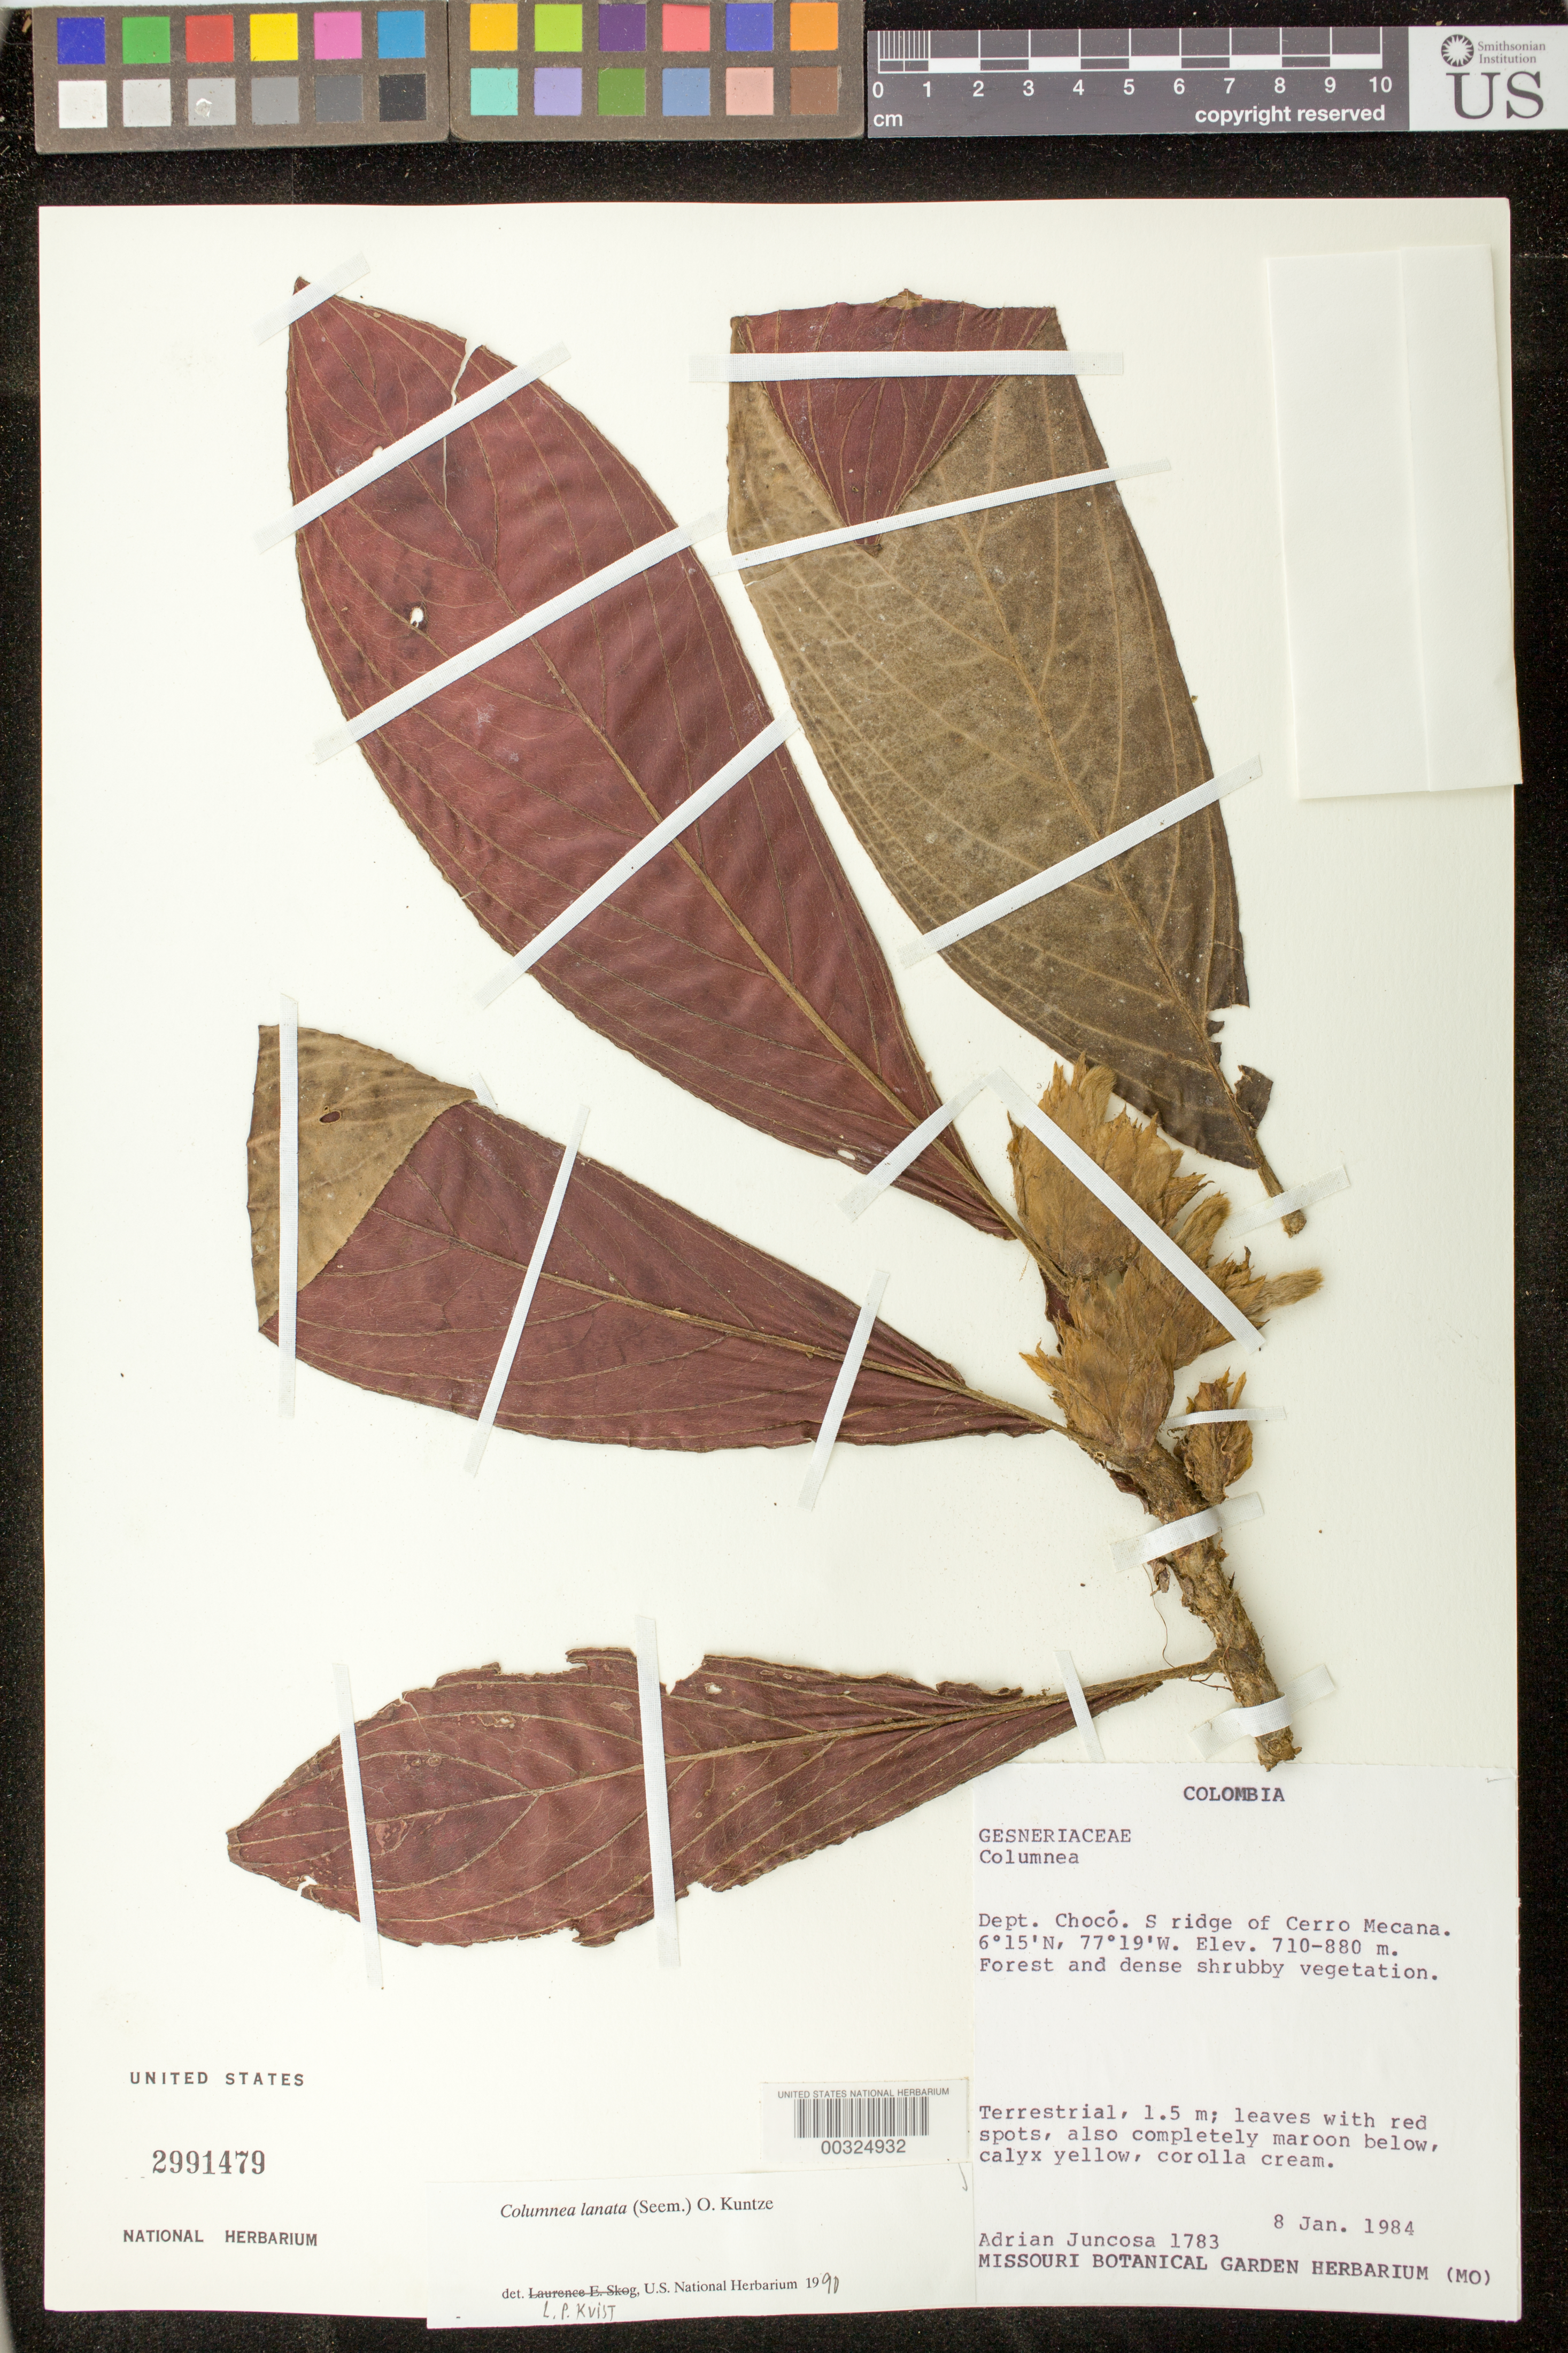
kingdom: Plantae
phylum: Tracheophyta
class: Magnoliopsida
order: Lamiales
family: Gesneriaceae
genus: Columnea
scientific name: Columnea lanata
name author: (Seem.) Kuntze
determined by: Skog, Laurence E.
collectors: A. Juncosa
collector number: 1783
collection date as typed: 08 Jan 1984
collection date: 1984-01-08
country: Colombia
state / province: Chocó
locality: S ridge of Cerro Mecana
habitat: Forest and dense shrubby vegetation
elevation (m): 710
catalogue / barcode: US 2991479